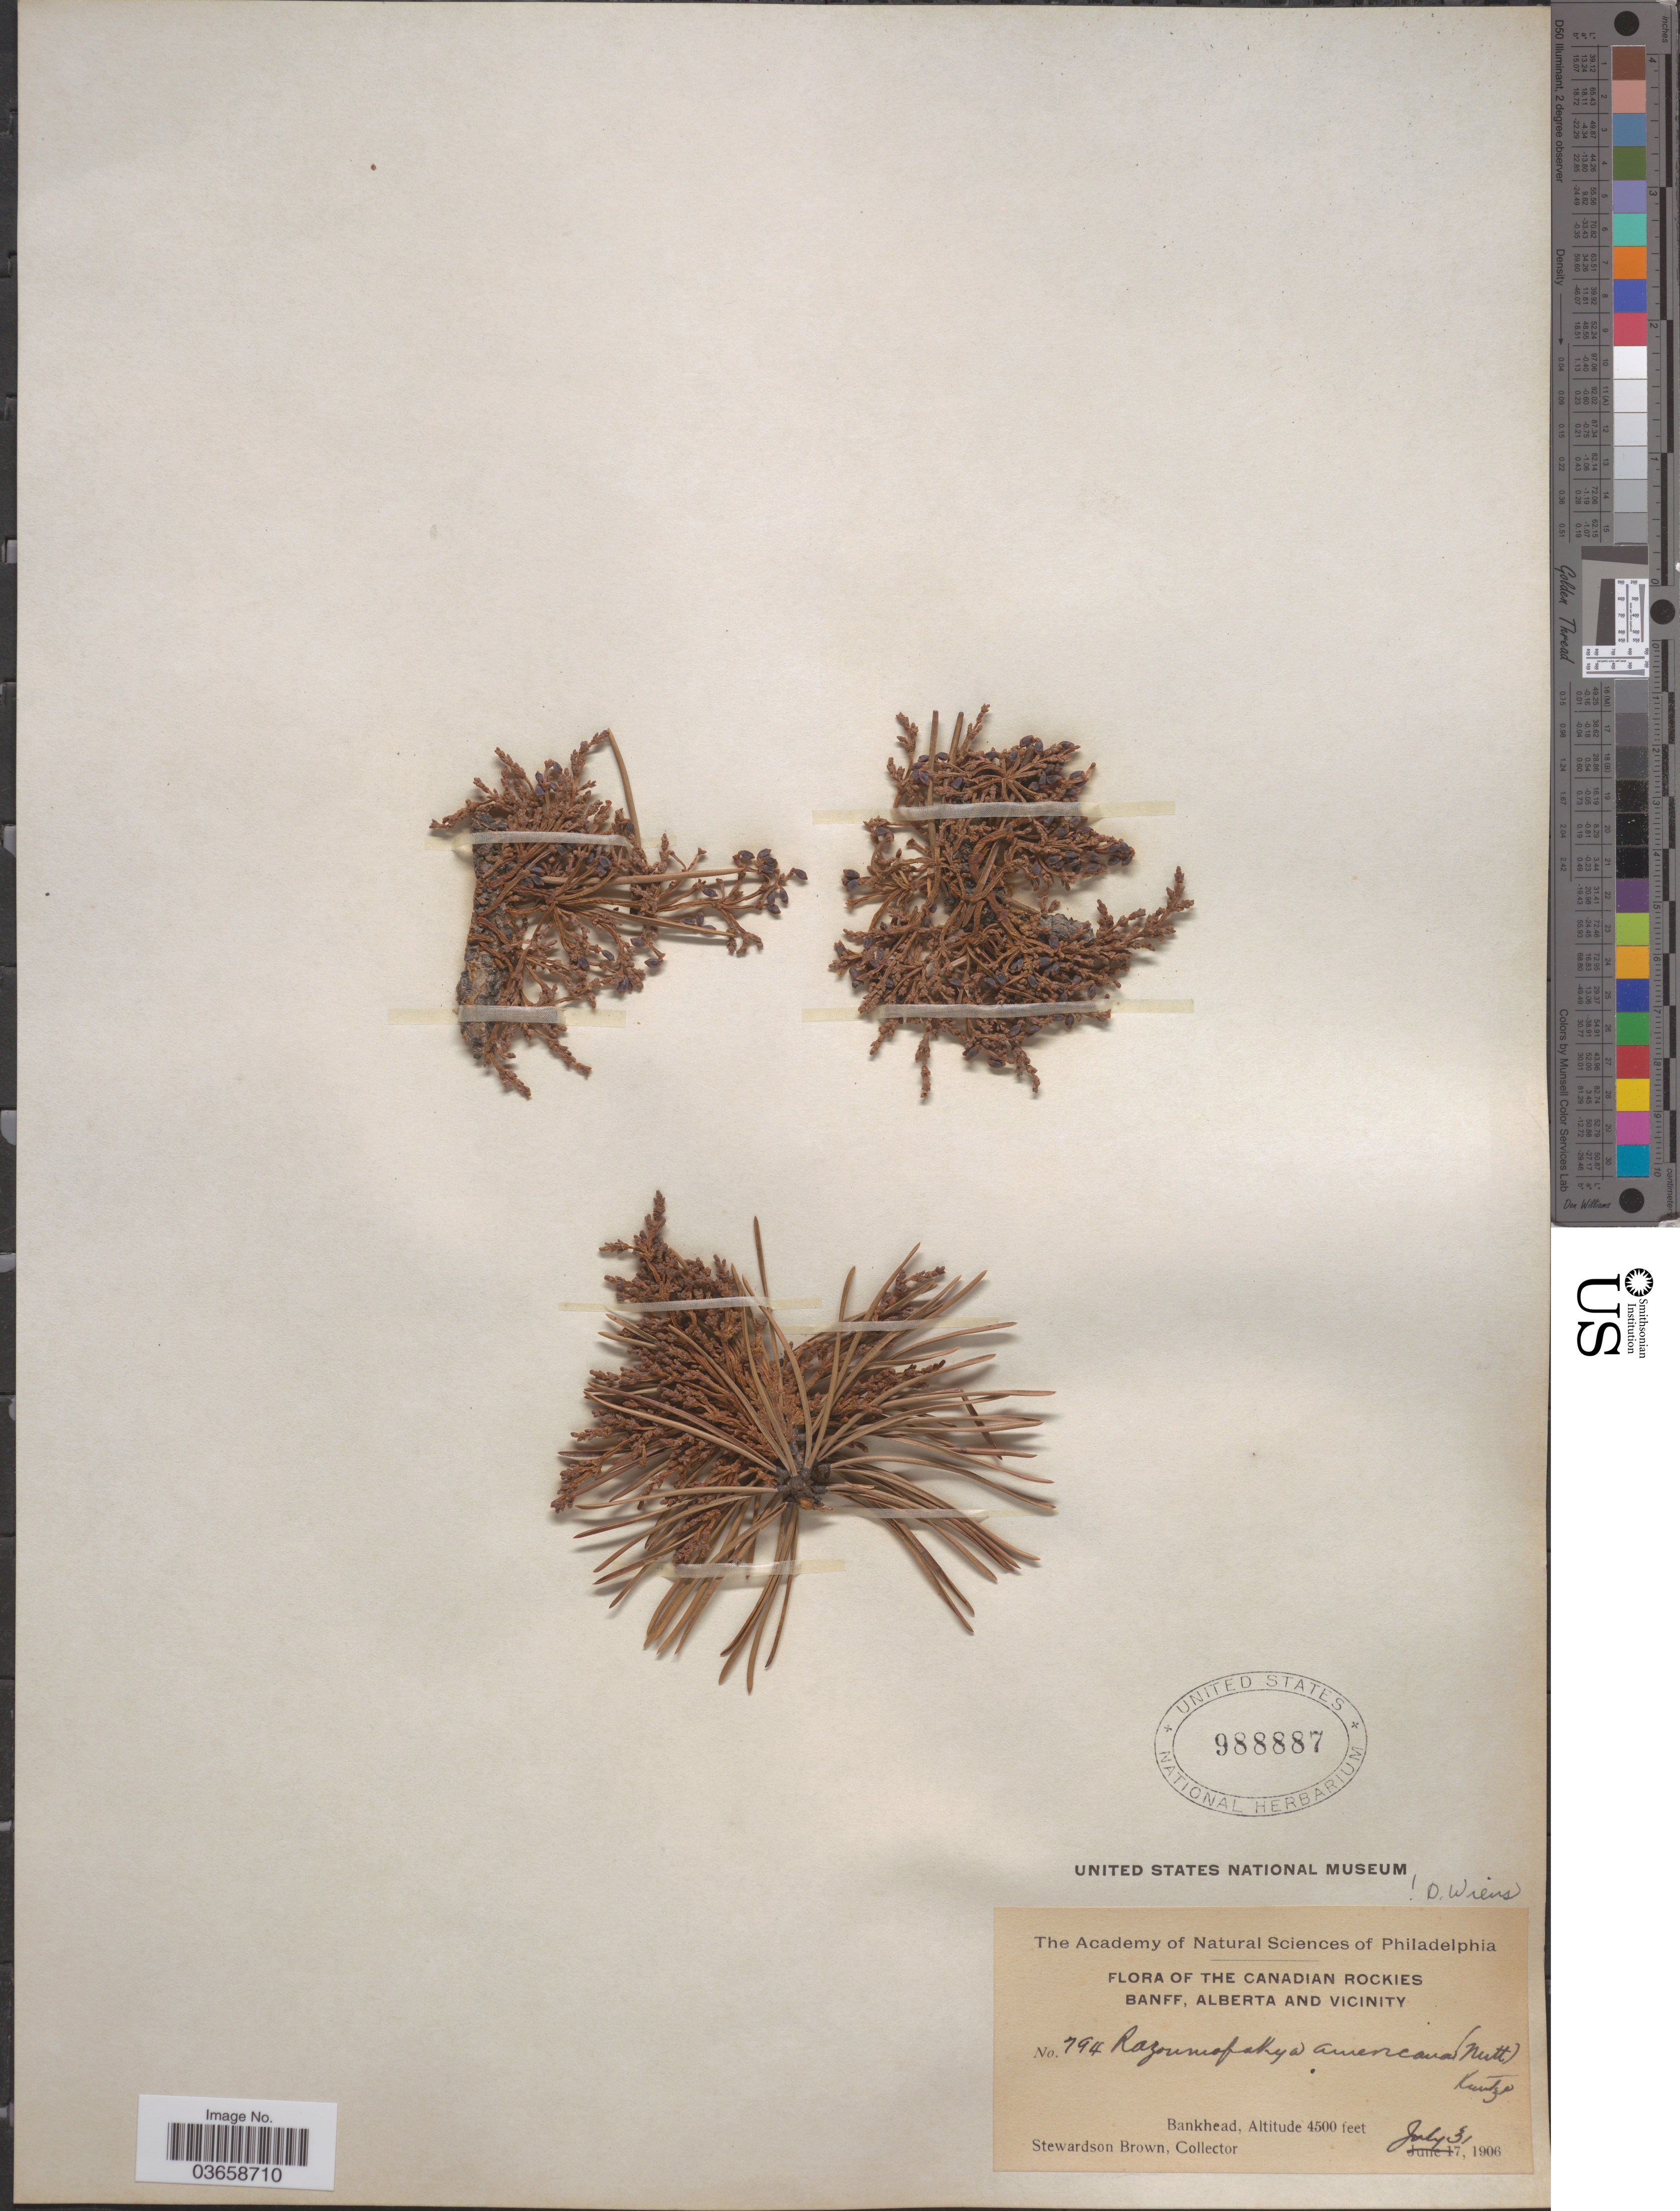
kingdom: Plantae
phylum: Tracheophyta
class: Magnoliopsida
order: Santalales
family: Viscaceae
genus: Arceuthobium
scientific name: Arceuthobium americanum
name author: Nutt. ex A. Gray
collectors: S. Brown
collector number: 794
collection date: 1906-07-31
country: Canada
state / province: Alberta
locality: The Canadian Rockies, Banff, Alberta and vicinity. Bankhead.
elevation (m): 1372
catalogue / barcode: US 988887